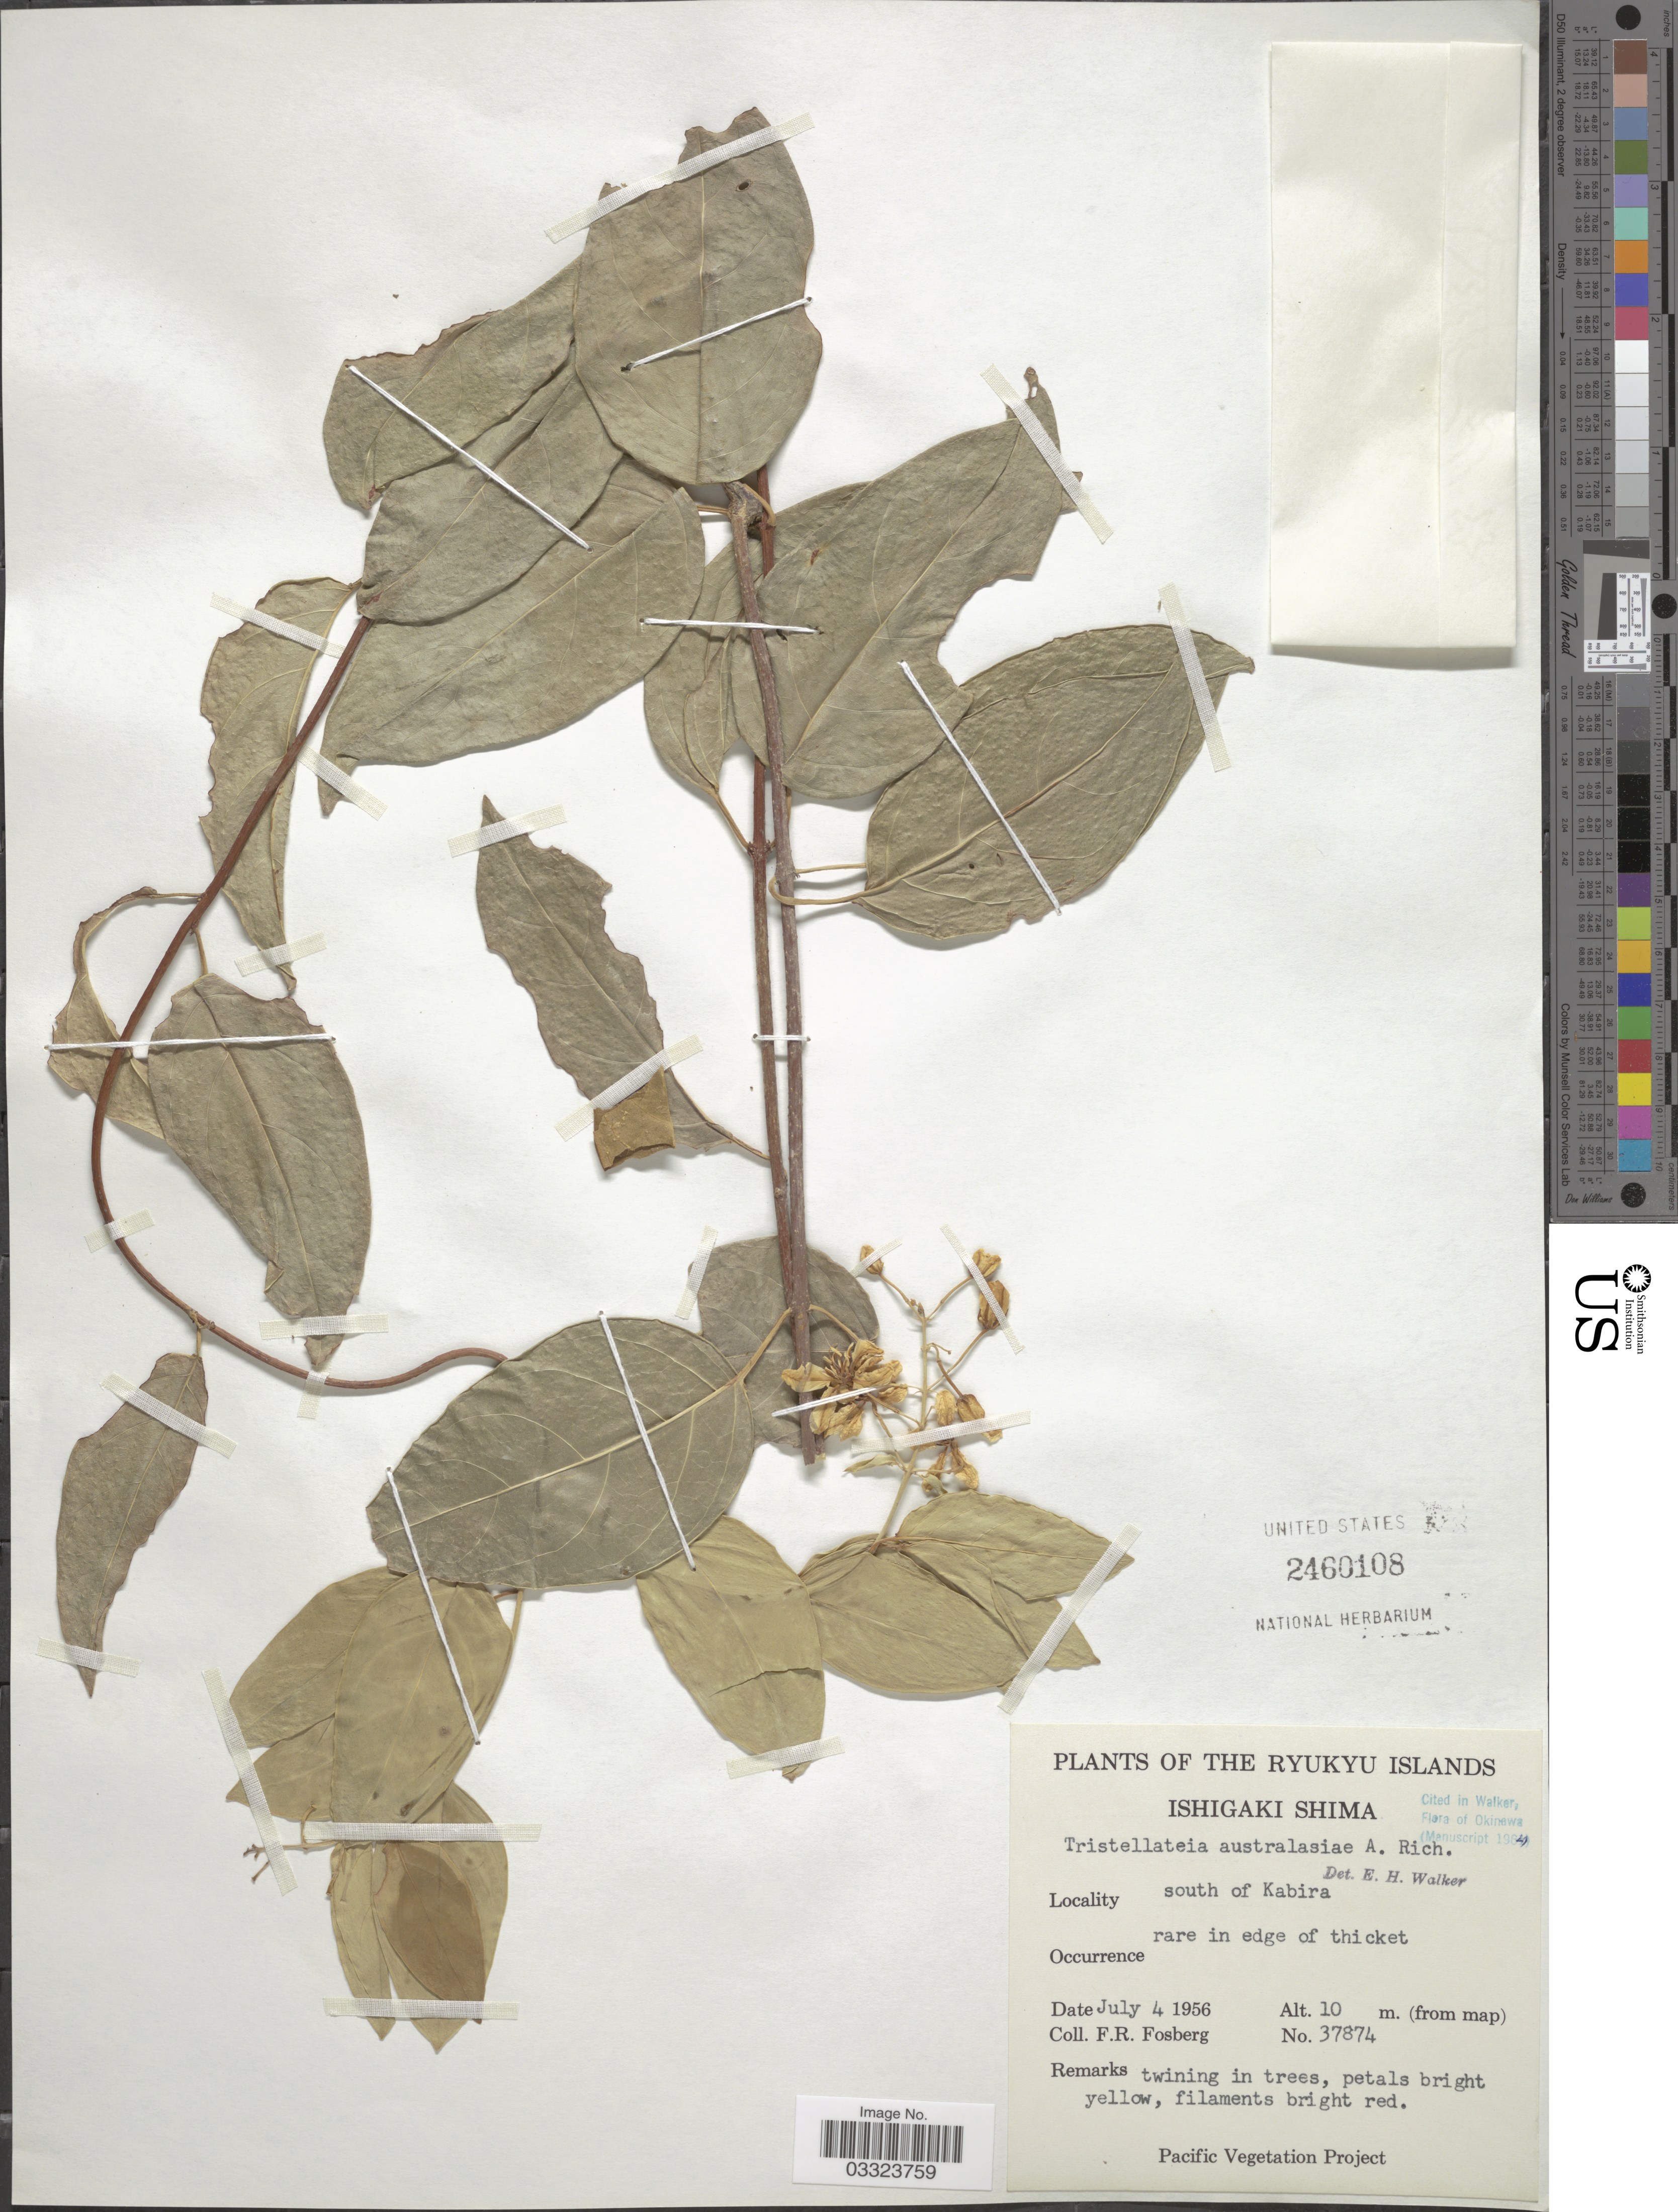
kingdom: Plantae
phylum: Tracheophyta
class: Magnoliopsida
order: Malpighiales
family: Malpighiaceae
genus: Tristellateia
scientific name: Tristellateia australasiae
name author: A. Rich.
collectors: F. R. Fosberg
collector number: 37874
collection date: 1956-07-04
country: Japan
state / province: Okinawa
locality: Ryukyu Islands. Ishigaki Shima. South of Kabira.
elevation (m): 10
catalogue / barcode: US 2460108